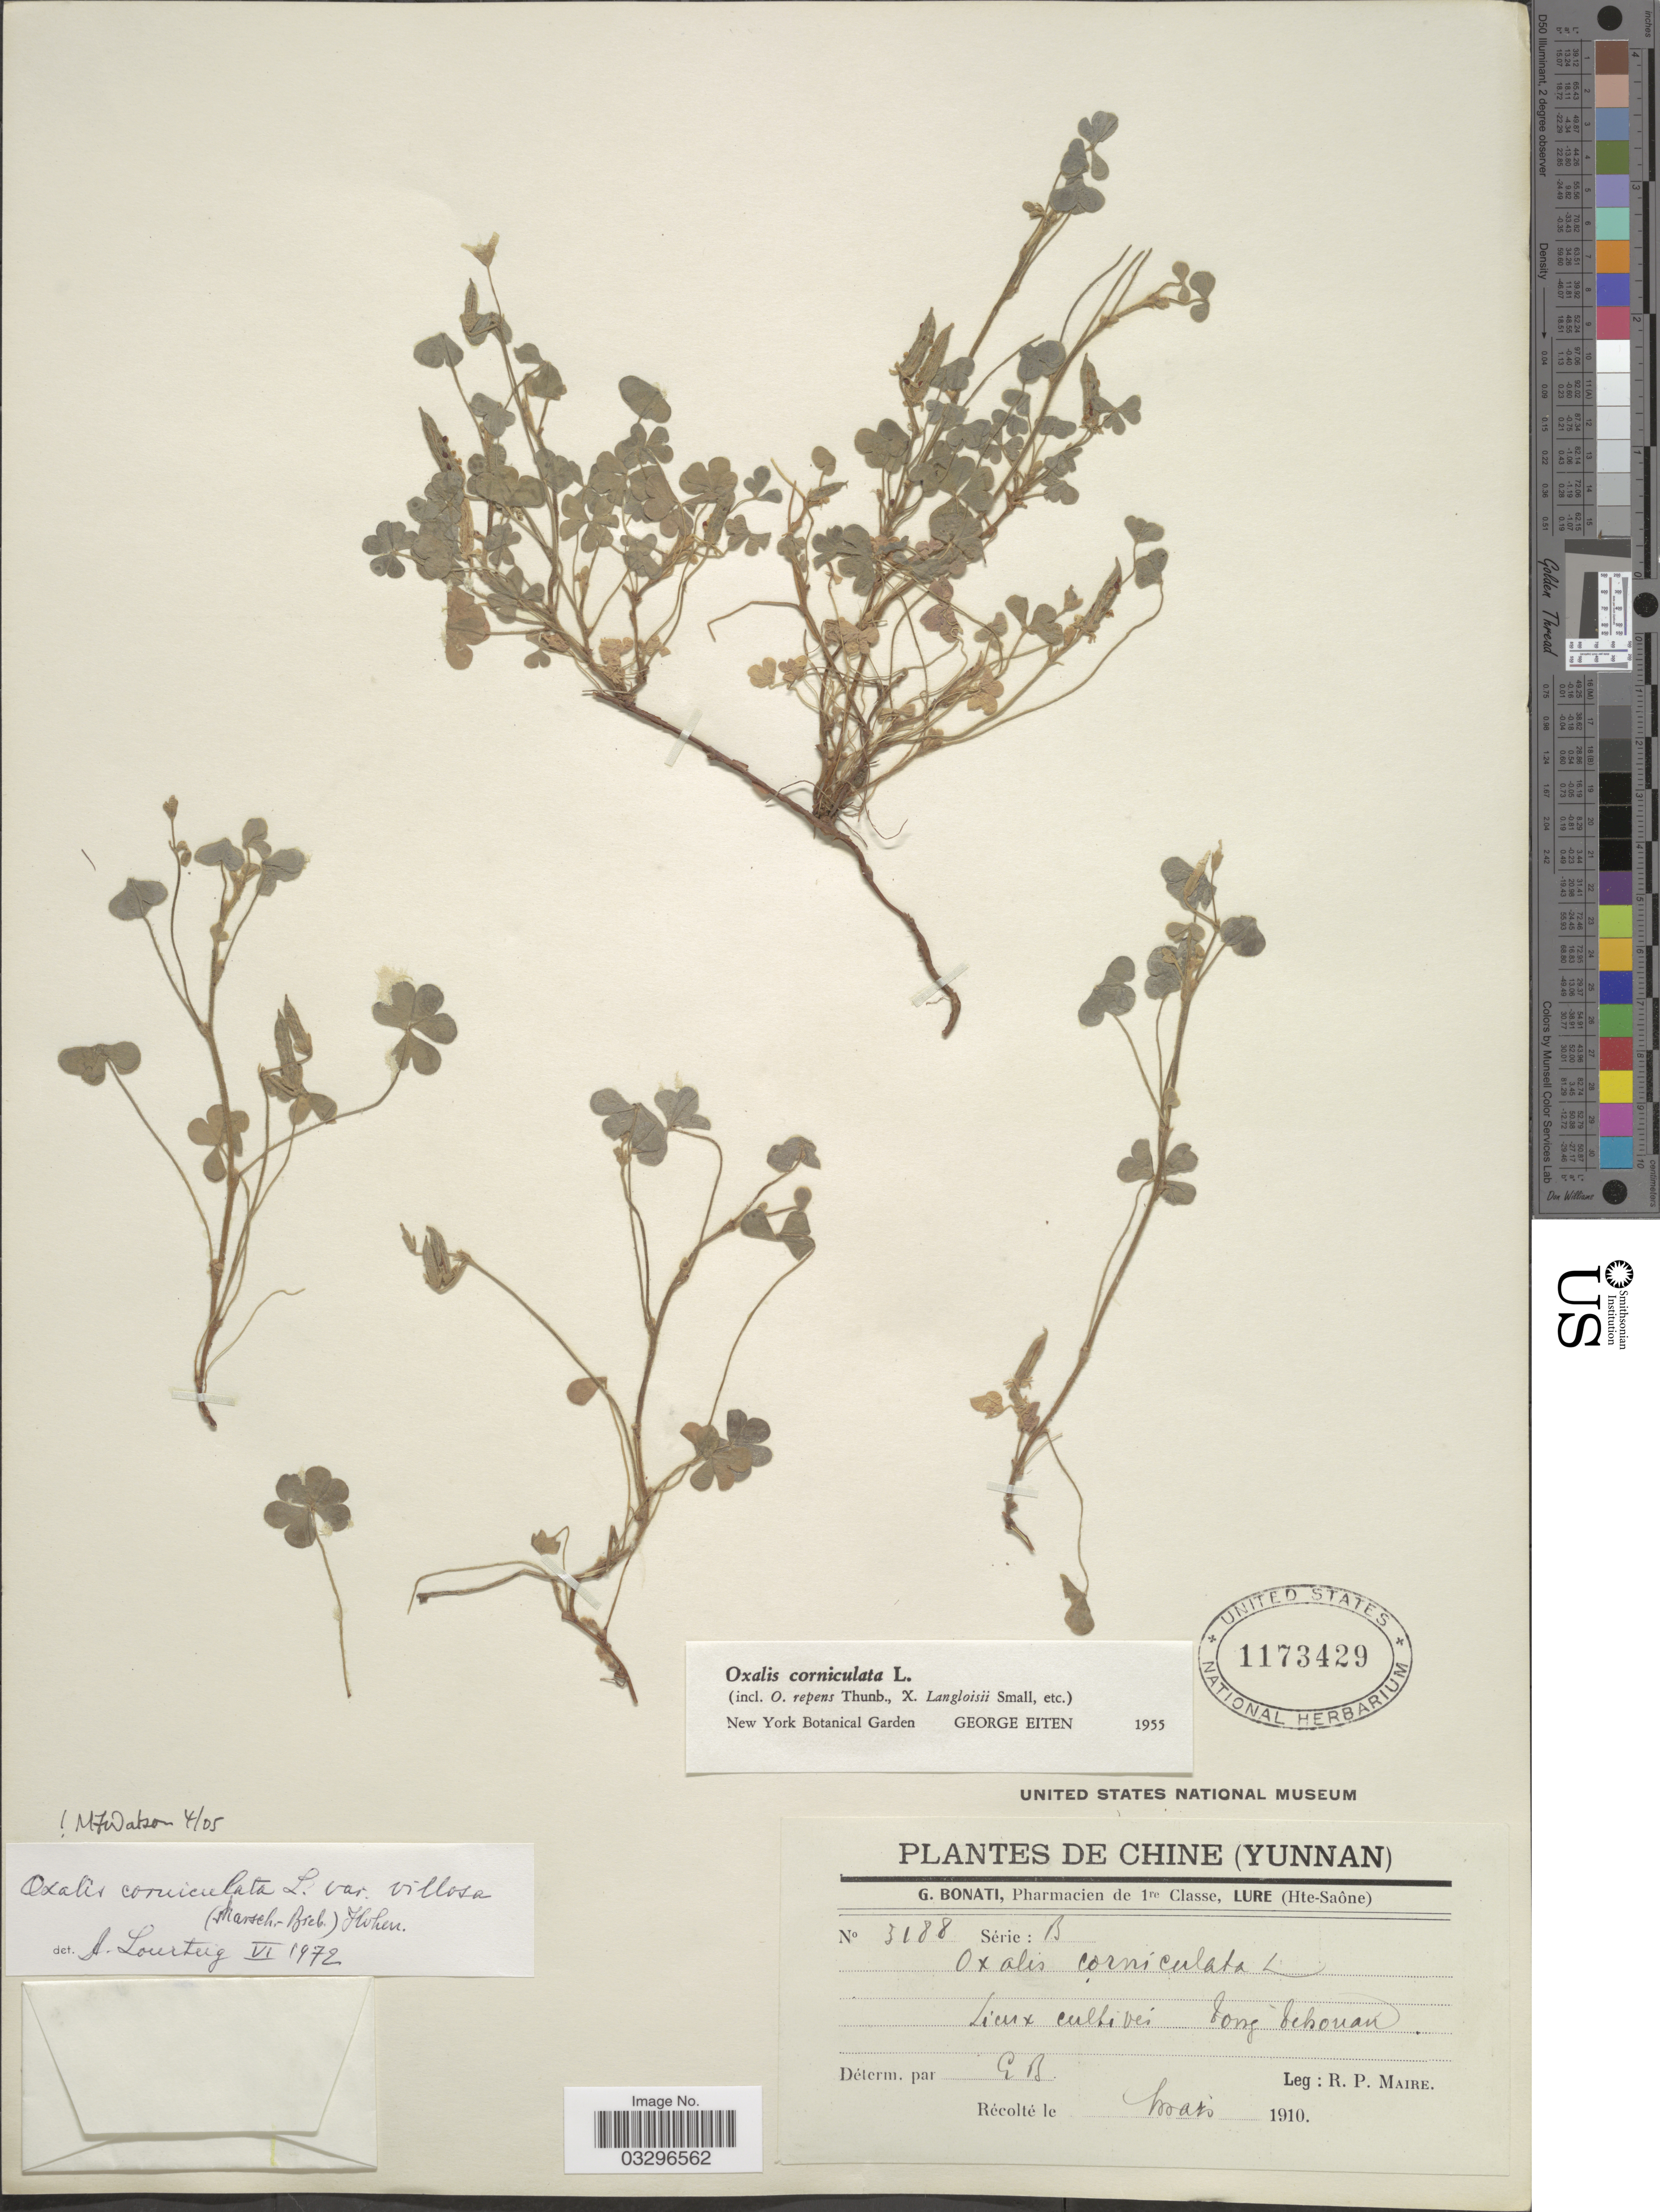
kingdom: Plantae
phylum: Tracheophyta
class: Magnoliopsida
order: Oxalidales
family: Oxalidaceae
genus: Oxalis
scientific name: Oxalis corniculata var. villosa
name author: (M. Bieb.) Hohen.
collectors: R.-P. Maire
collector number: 3188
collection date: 1910-05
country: China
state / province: Yunnan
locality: Tong Tchouan.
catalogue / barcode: US 1173429